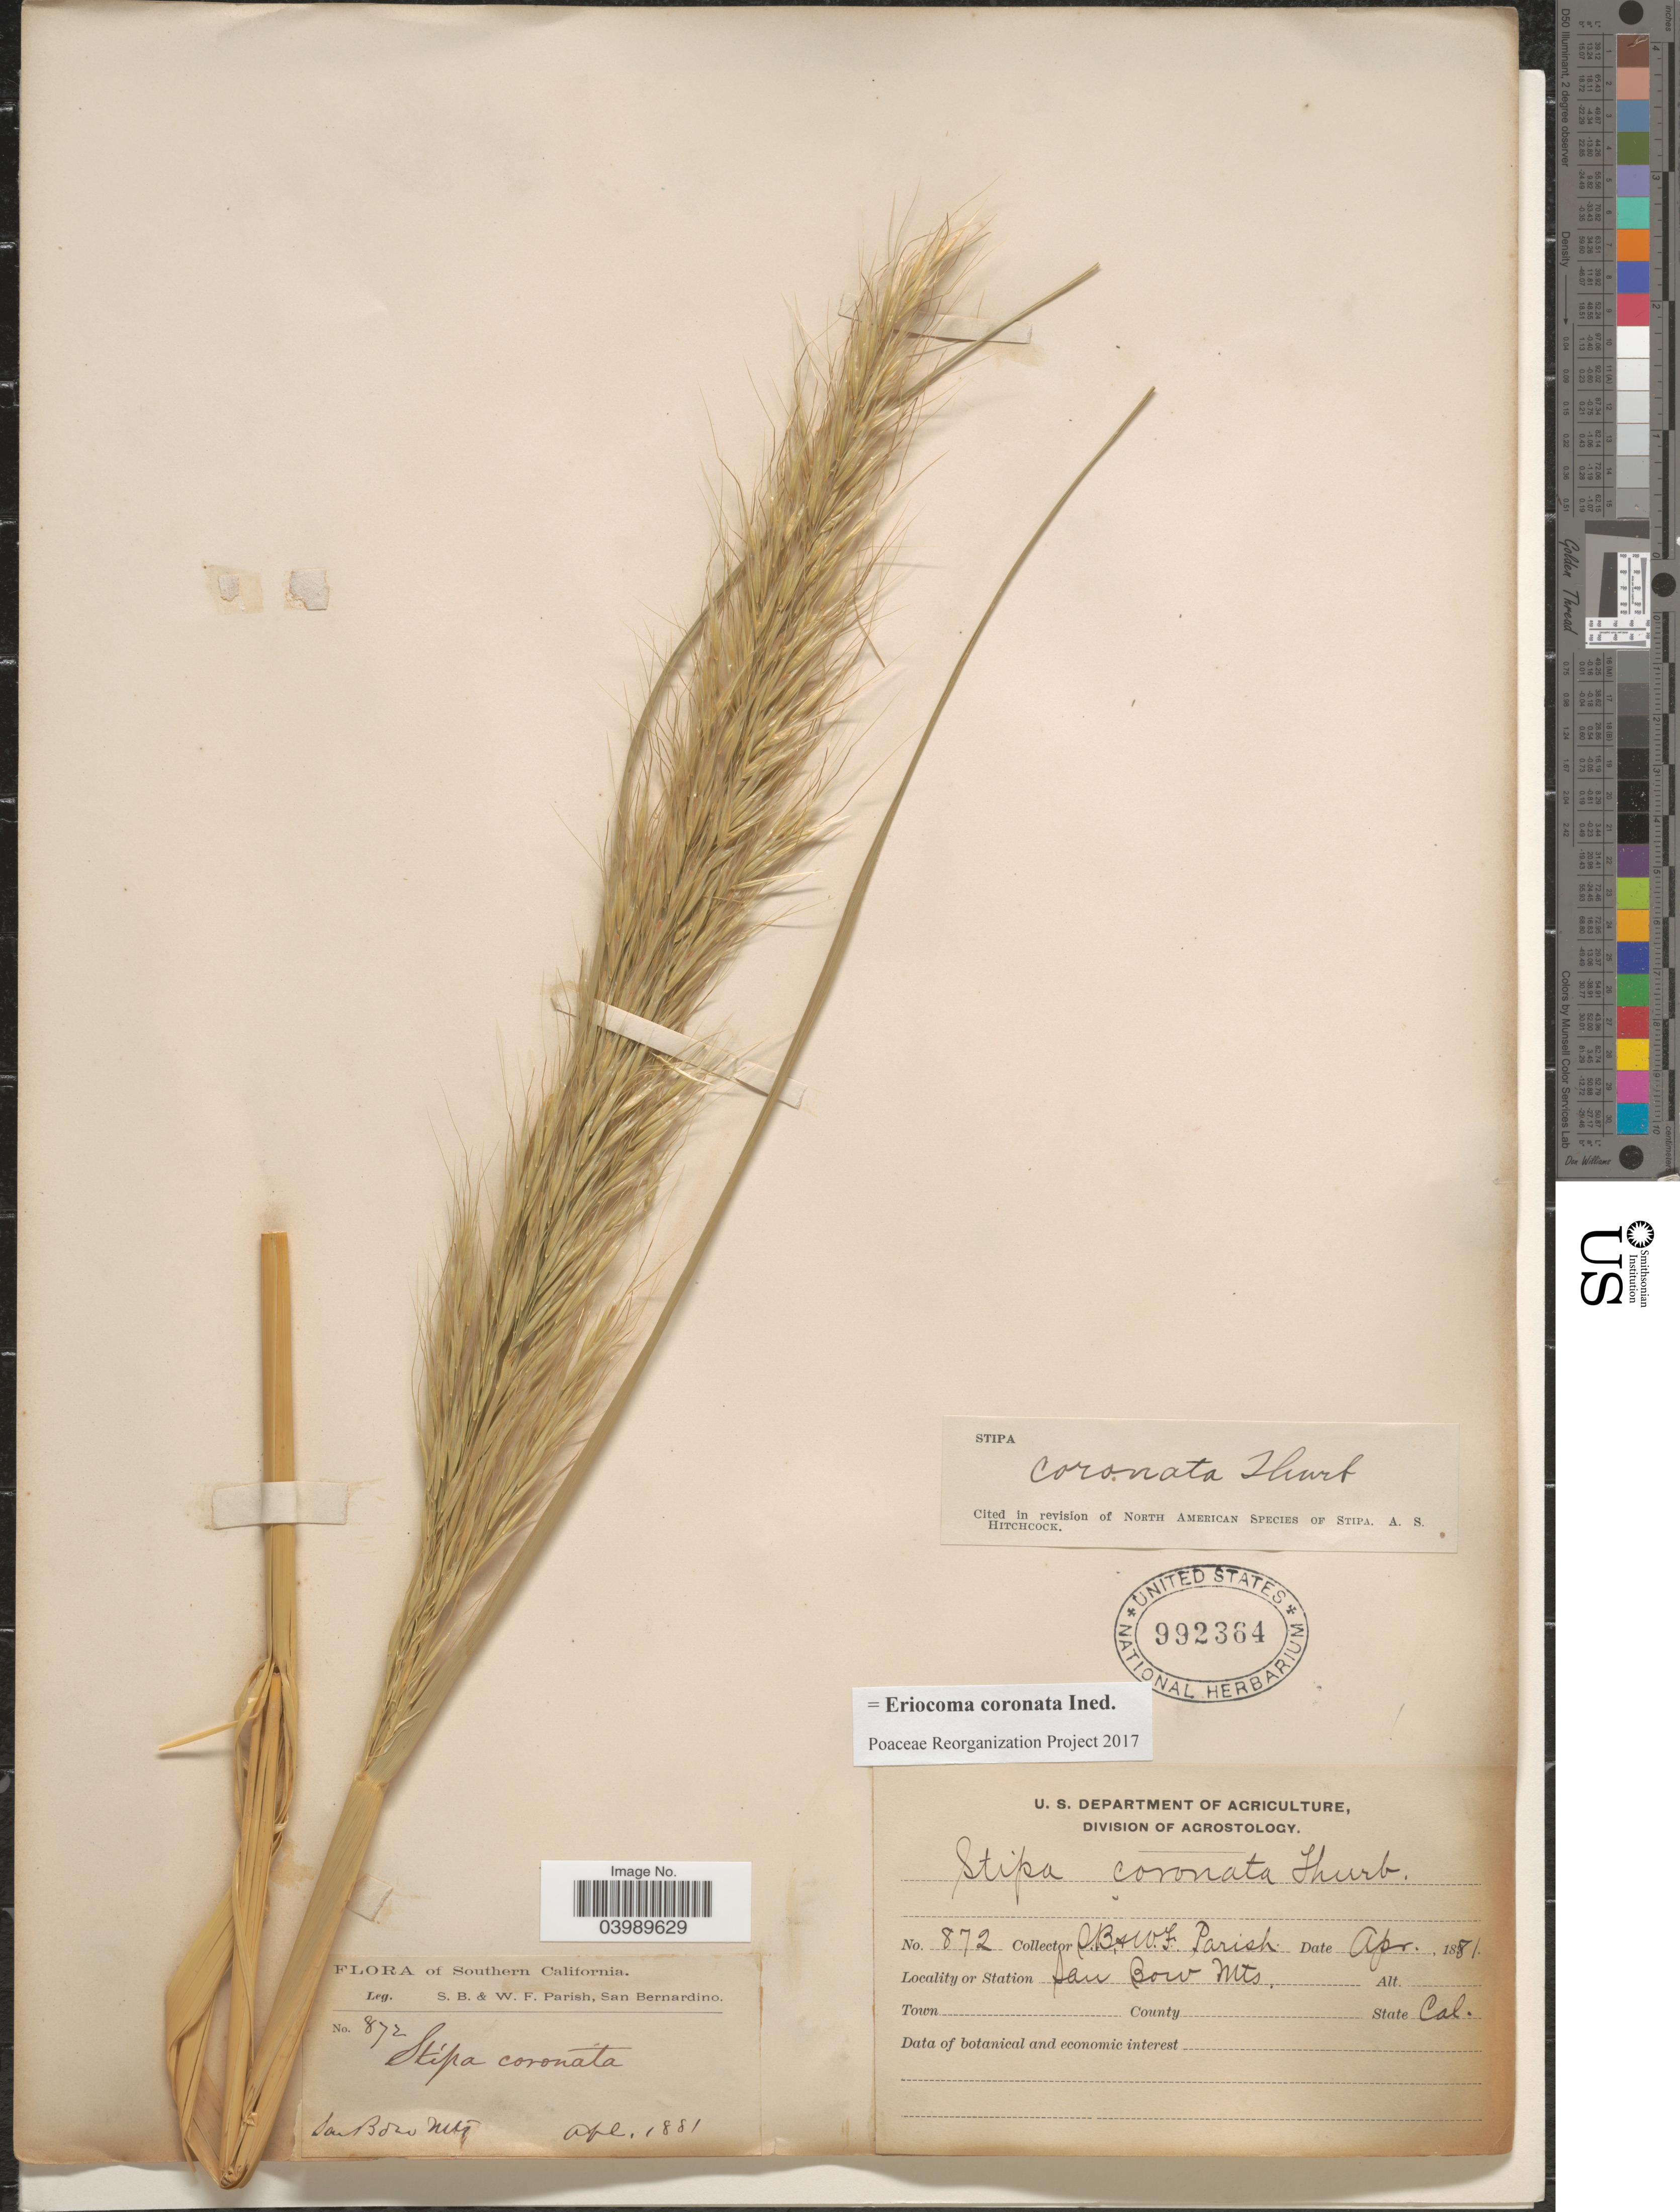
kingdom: Plantae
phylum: Tracheophyta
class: Liliopsida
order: Poales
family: Poaceae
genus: Eriocoma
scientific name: Eriocoma coronata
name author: (Thurb.) Romasch.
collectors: S. B. Parish & W. F. Parish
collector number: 872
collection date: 1881-04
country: United States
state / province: California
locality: Station San Bono Mts.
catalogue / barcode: US 992364